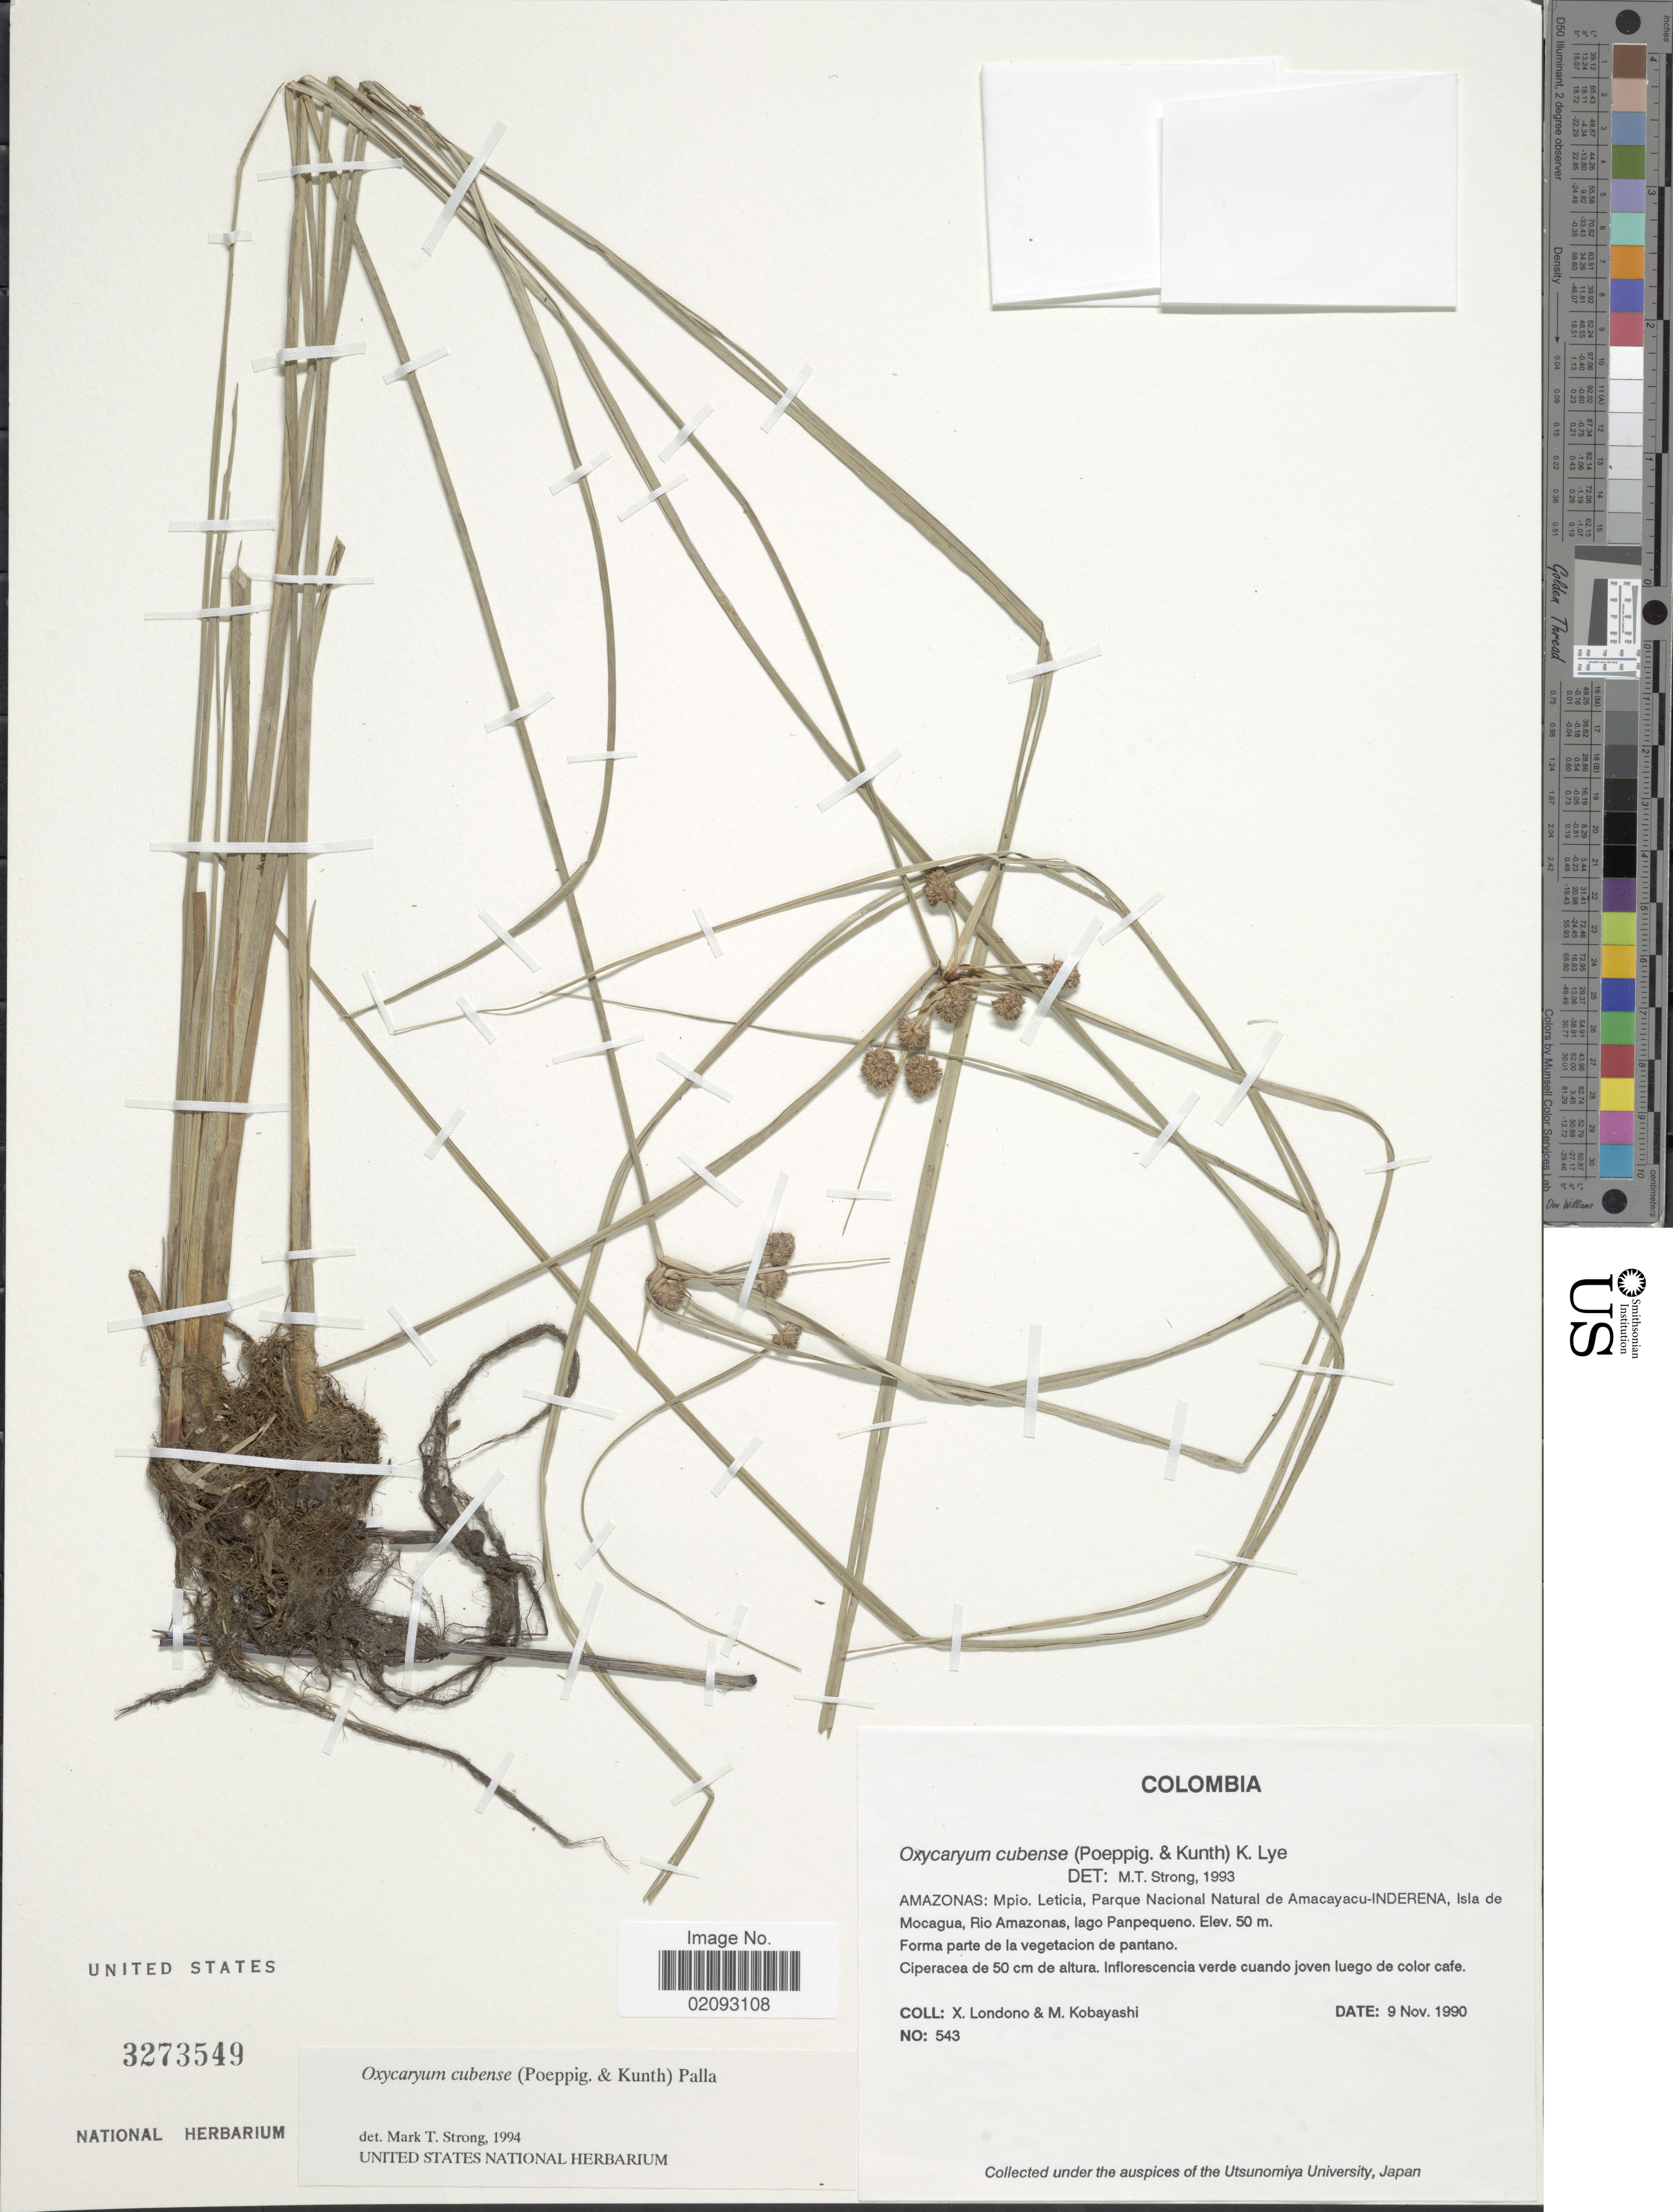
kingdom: Plantae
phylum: Tracheophyta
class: Liliopsida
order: Poales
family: Cyperaceae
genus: Cyperus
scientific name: Cyperus blepharoleptos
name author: Steud.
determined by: Strong, M. T., (US), Smithsonian Institution - National Museum of Natural History (UNITED STATES)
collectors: X. Londoño & M. Kobayashi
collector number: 543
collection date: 1990-11-09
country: Colombia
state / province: Amazônas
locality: Mpio Leticia, Parque Nacional Natural de Amacayacu-Inderena, Isla de Mocagua, Rio Amazona, lago Panpequeno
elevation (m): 50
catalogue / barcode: US 3273549